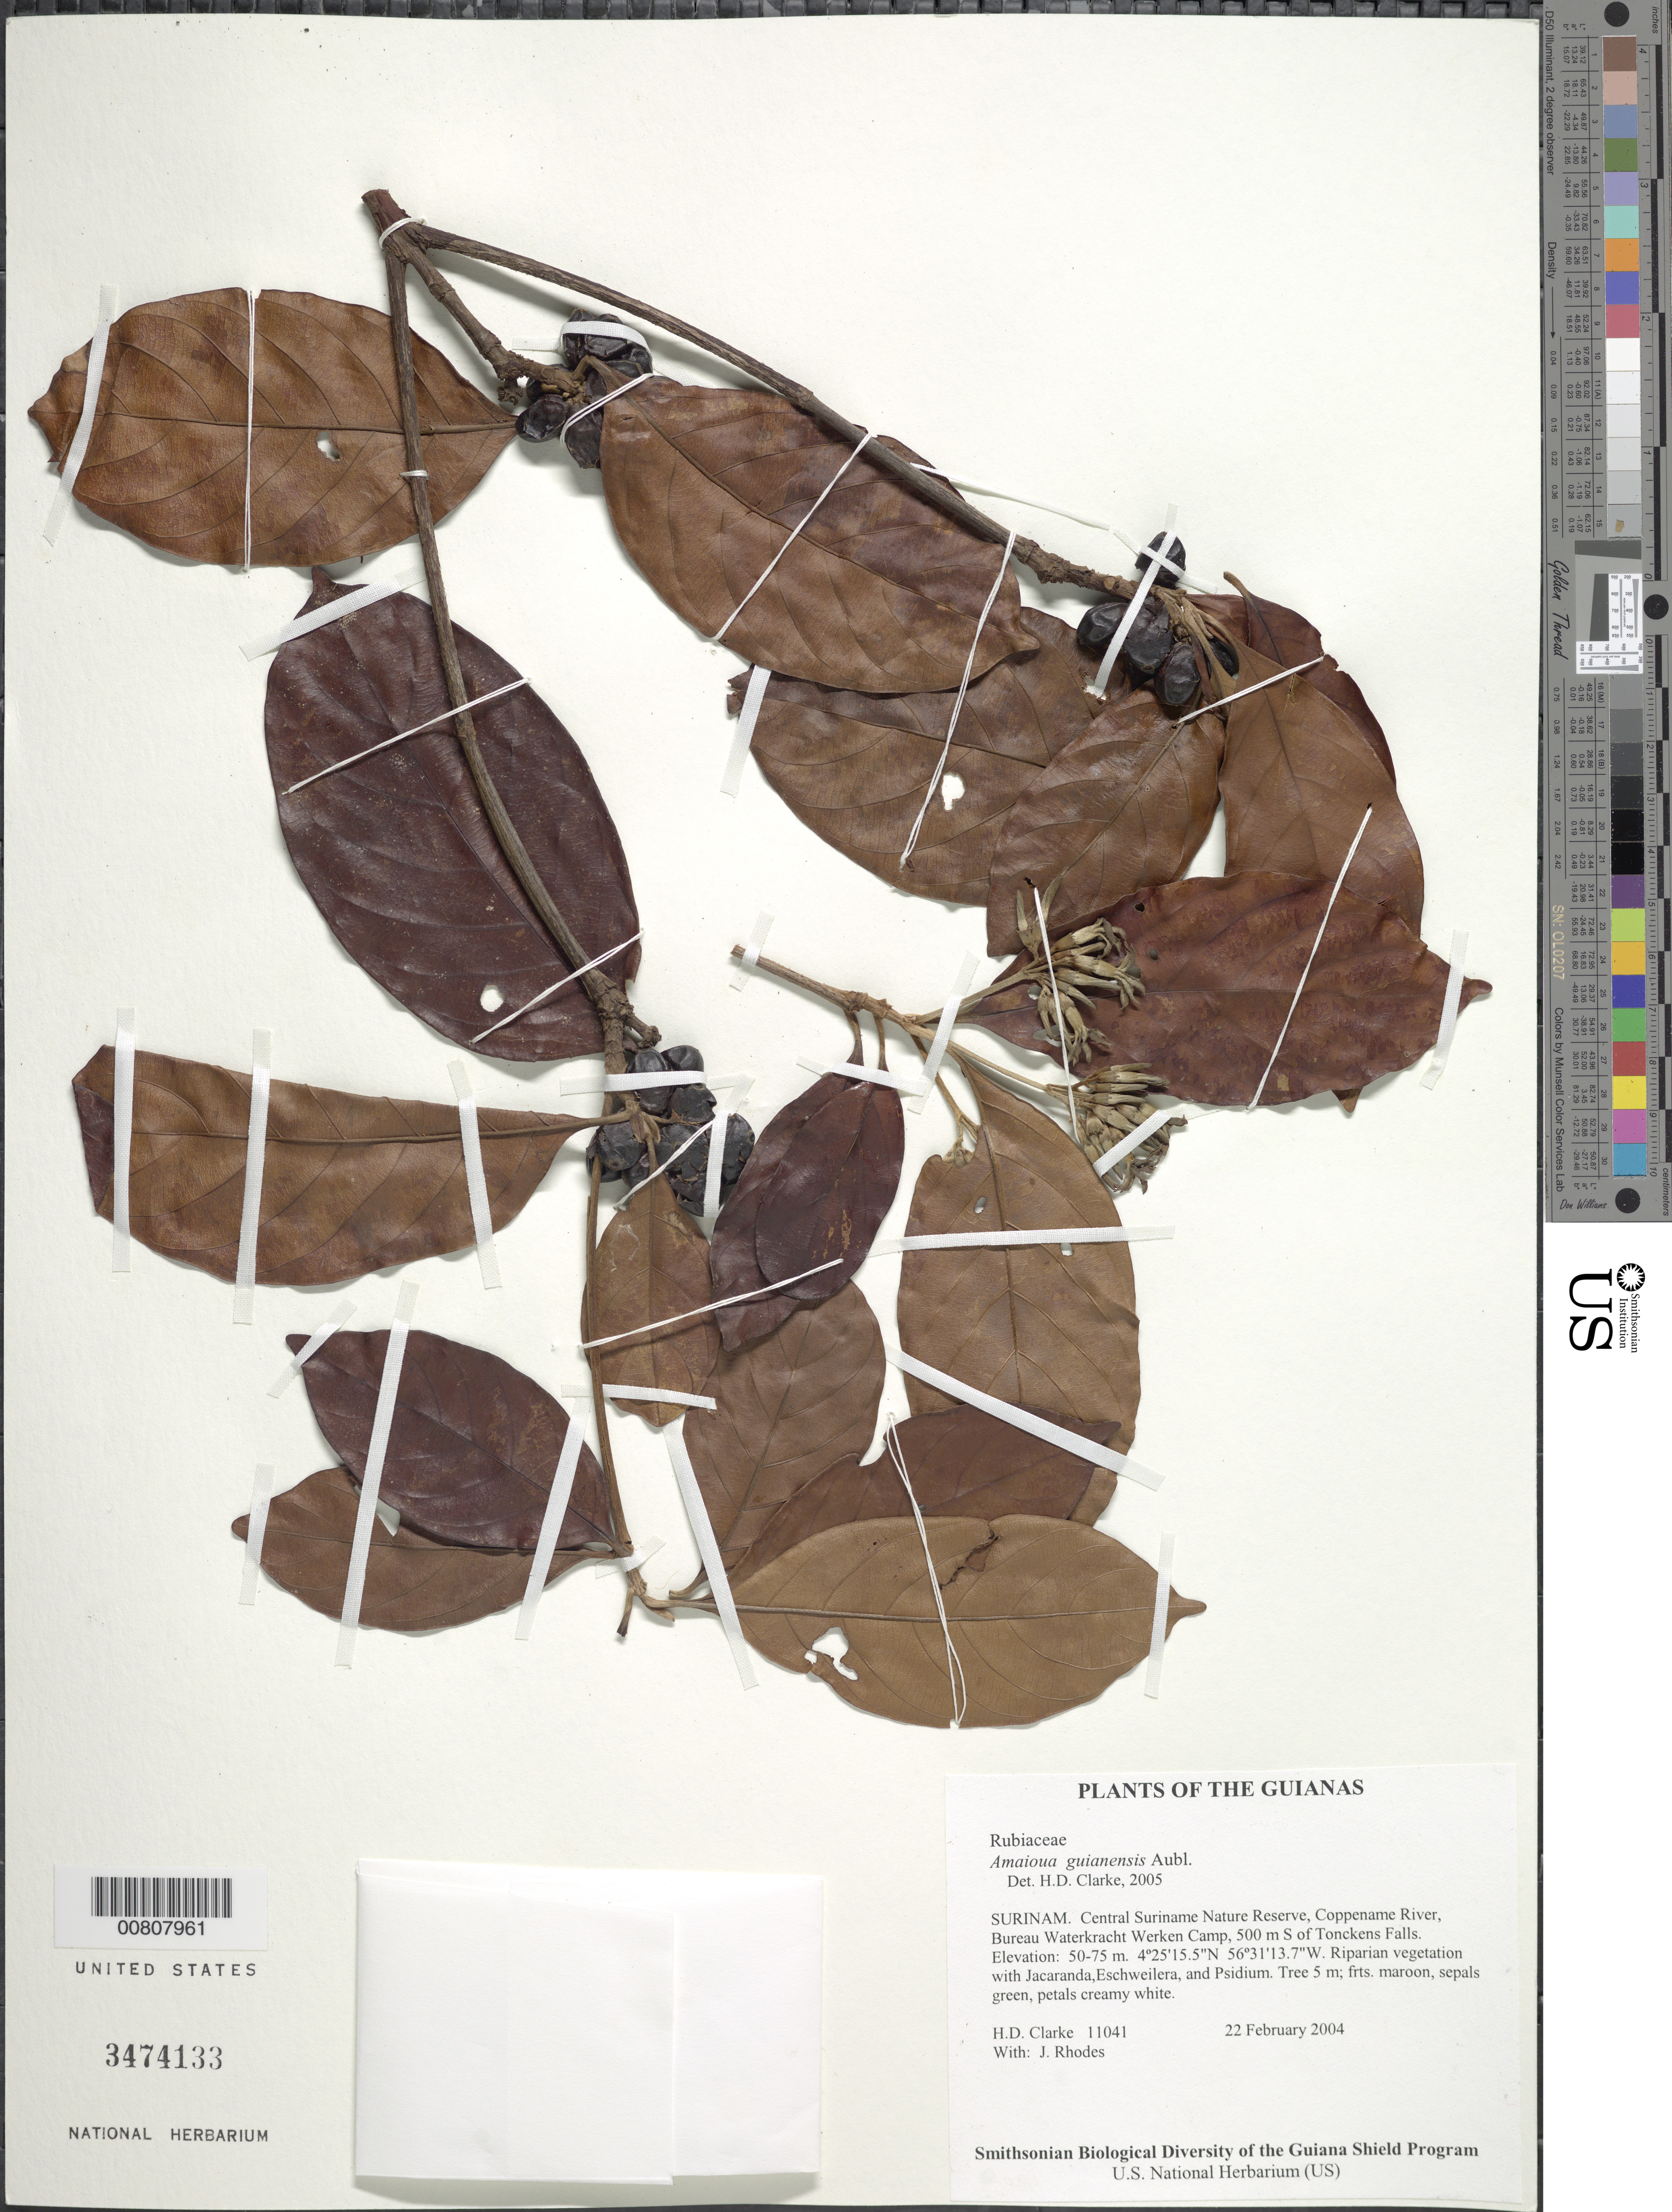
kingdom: Plantae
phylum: Tracheophyta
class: Magnoliopsida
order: Gentianales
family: Rubiaceae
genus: Amaioua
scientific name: Amaioua guianensis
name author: Aubl.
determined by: Taylor, Charlotte M.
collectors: H. D. Clarke & J. Rhodes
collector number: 11041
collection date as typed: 22 February 2004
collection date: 2004-02-22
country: Suriname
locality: Central Suriname Nature Reserve, Coppename River, Bureau Waterkracht Werken Camp, 500 m S of Tonckens Falls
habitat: Riparian vegetation with Jacaranda,Eschweilera, and Psidium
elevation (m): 50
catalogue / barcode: US 3474133